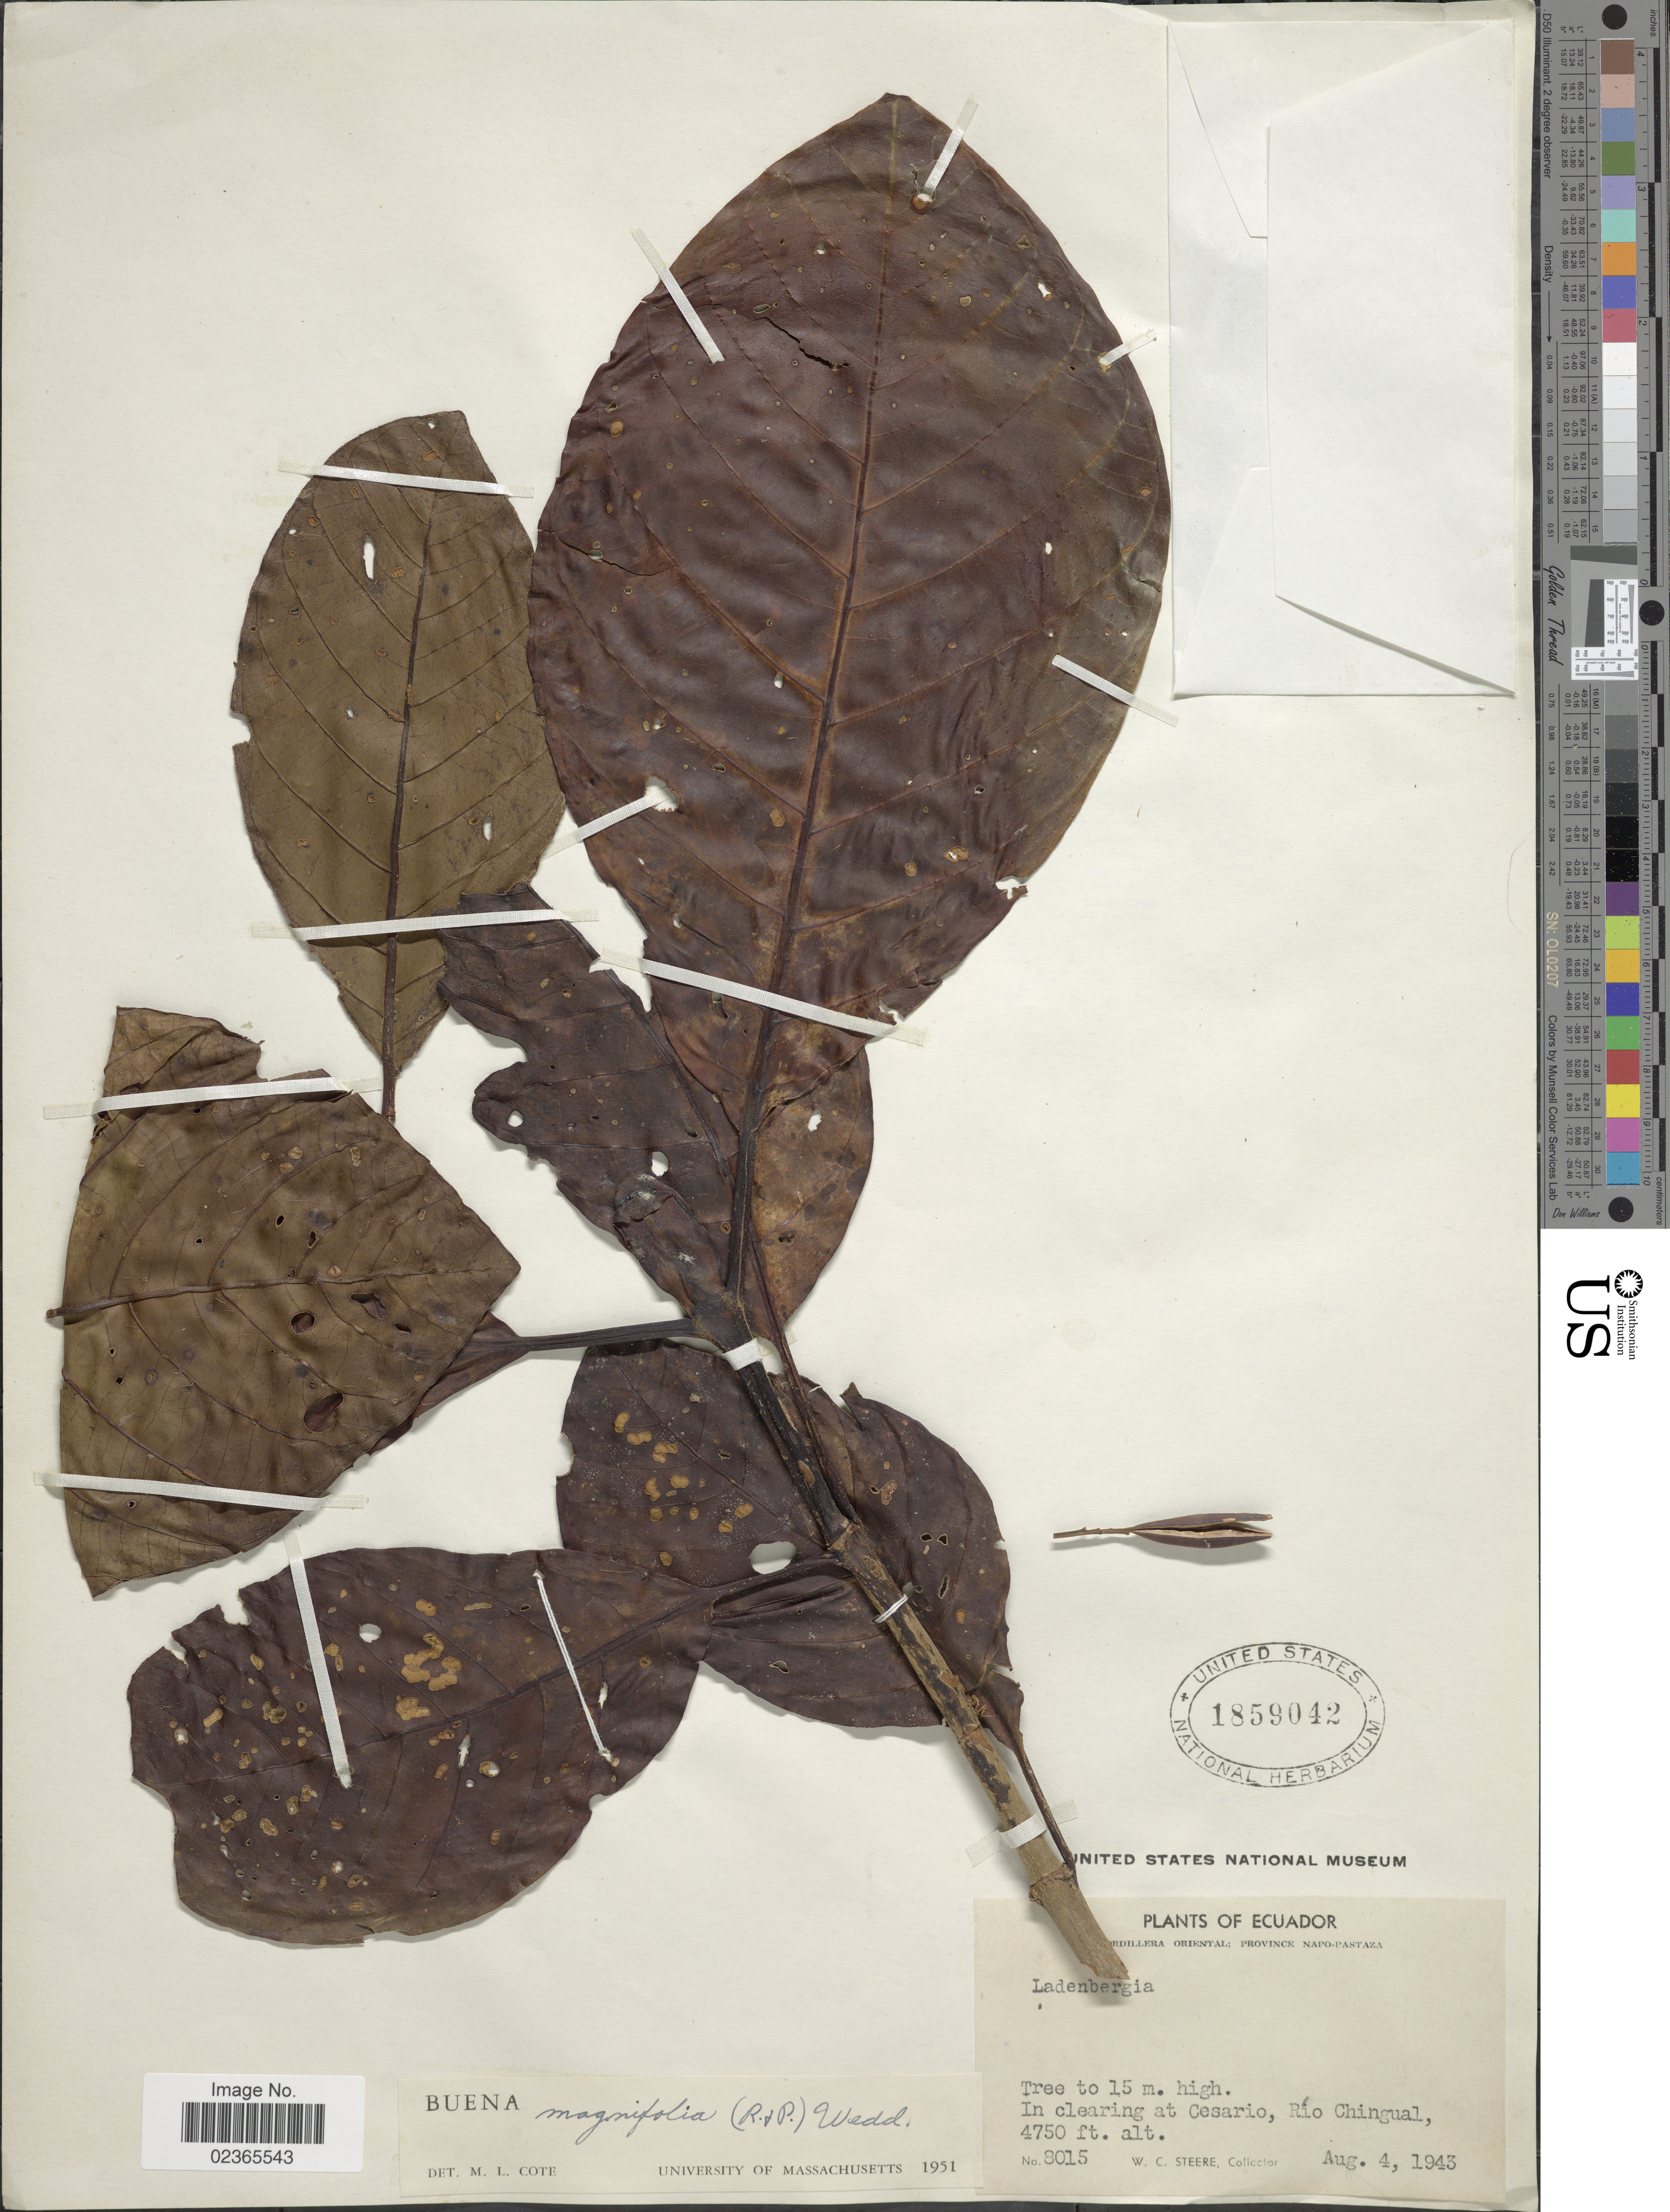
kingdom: Plantae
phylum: Tracheophyta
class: Magnoliopsida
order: Gentianales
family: Rubiaceae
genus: Ladenbergia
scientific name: Ladenbergia oblongifolia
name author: (Mutis) L. Andersson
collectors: W. C. Steere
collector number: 8015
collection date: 1943-08-04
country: Ecuador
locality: Cordillera Oriental: Province Napo-Pastaza, in clearing at Cesario, Rio Chingual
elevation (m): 1448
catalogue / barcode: US 1859042